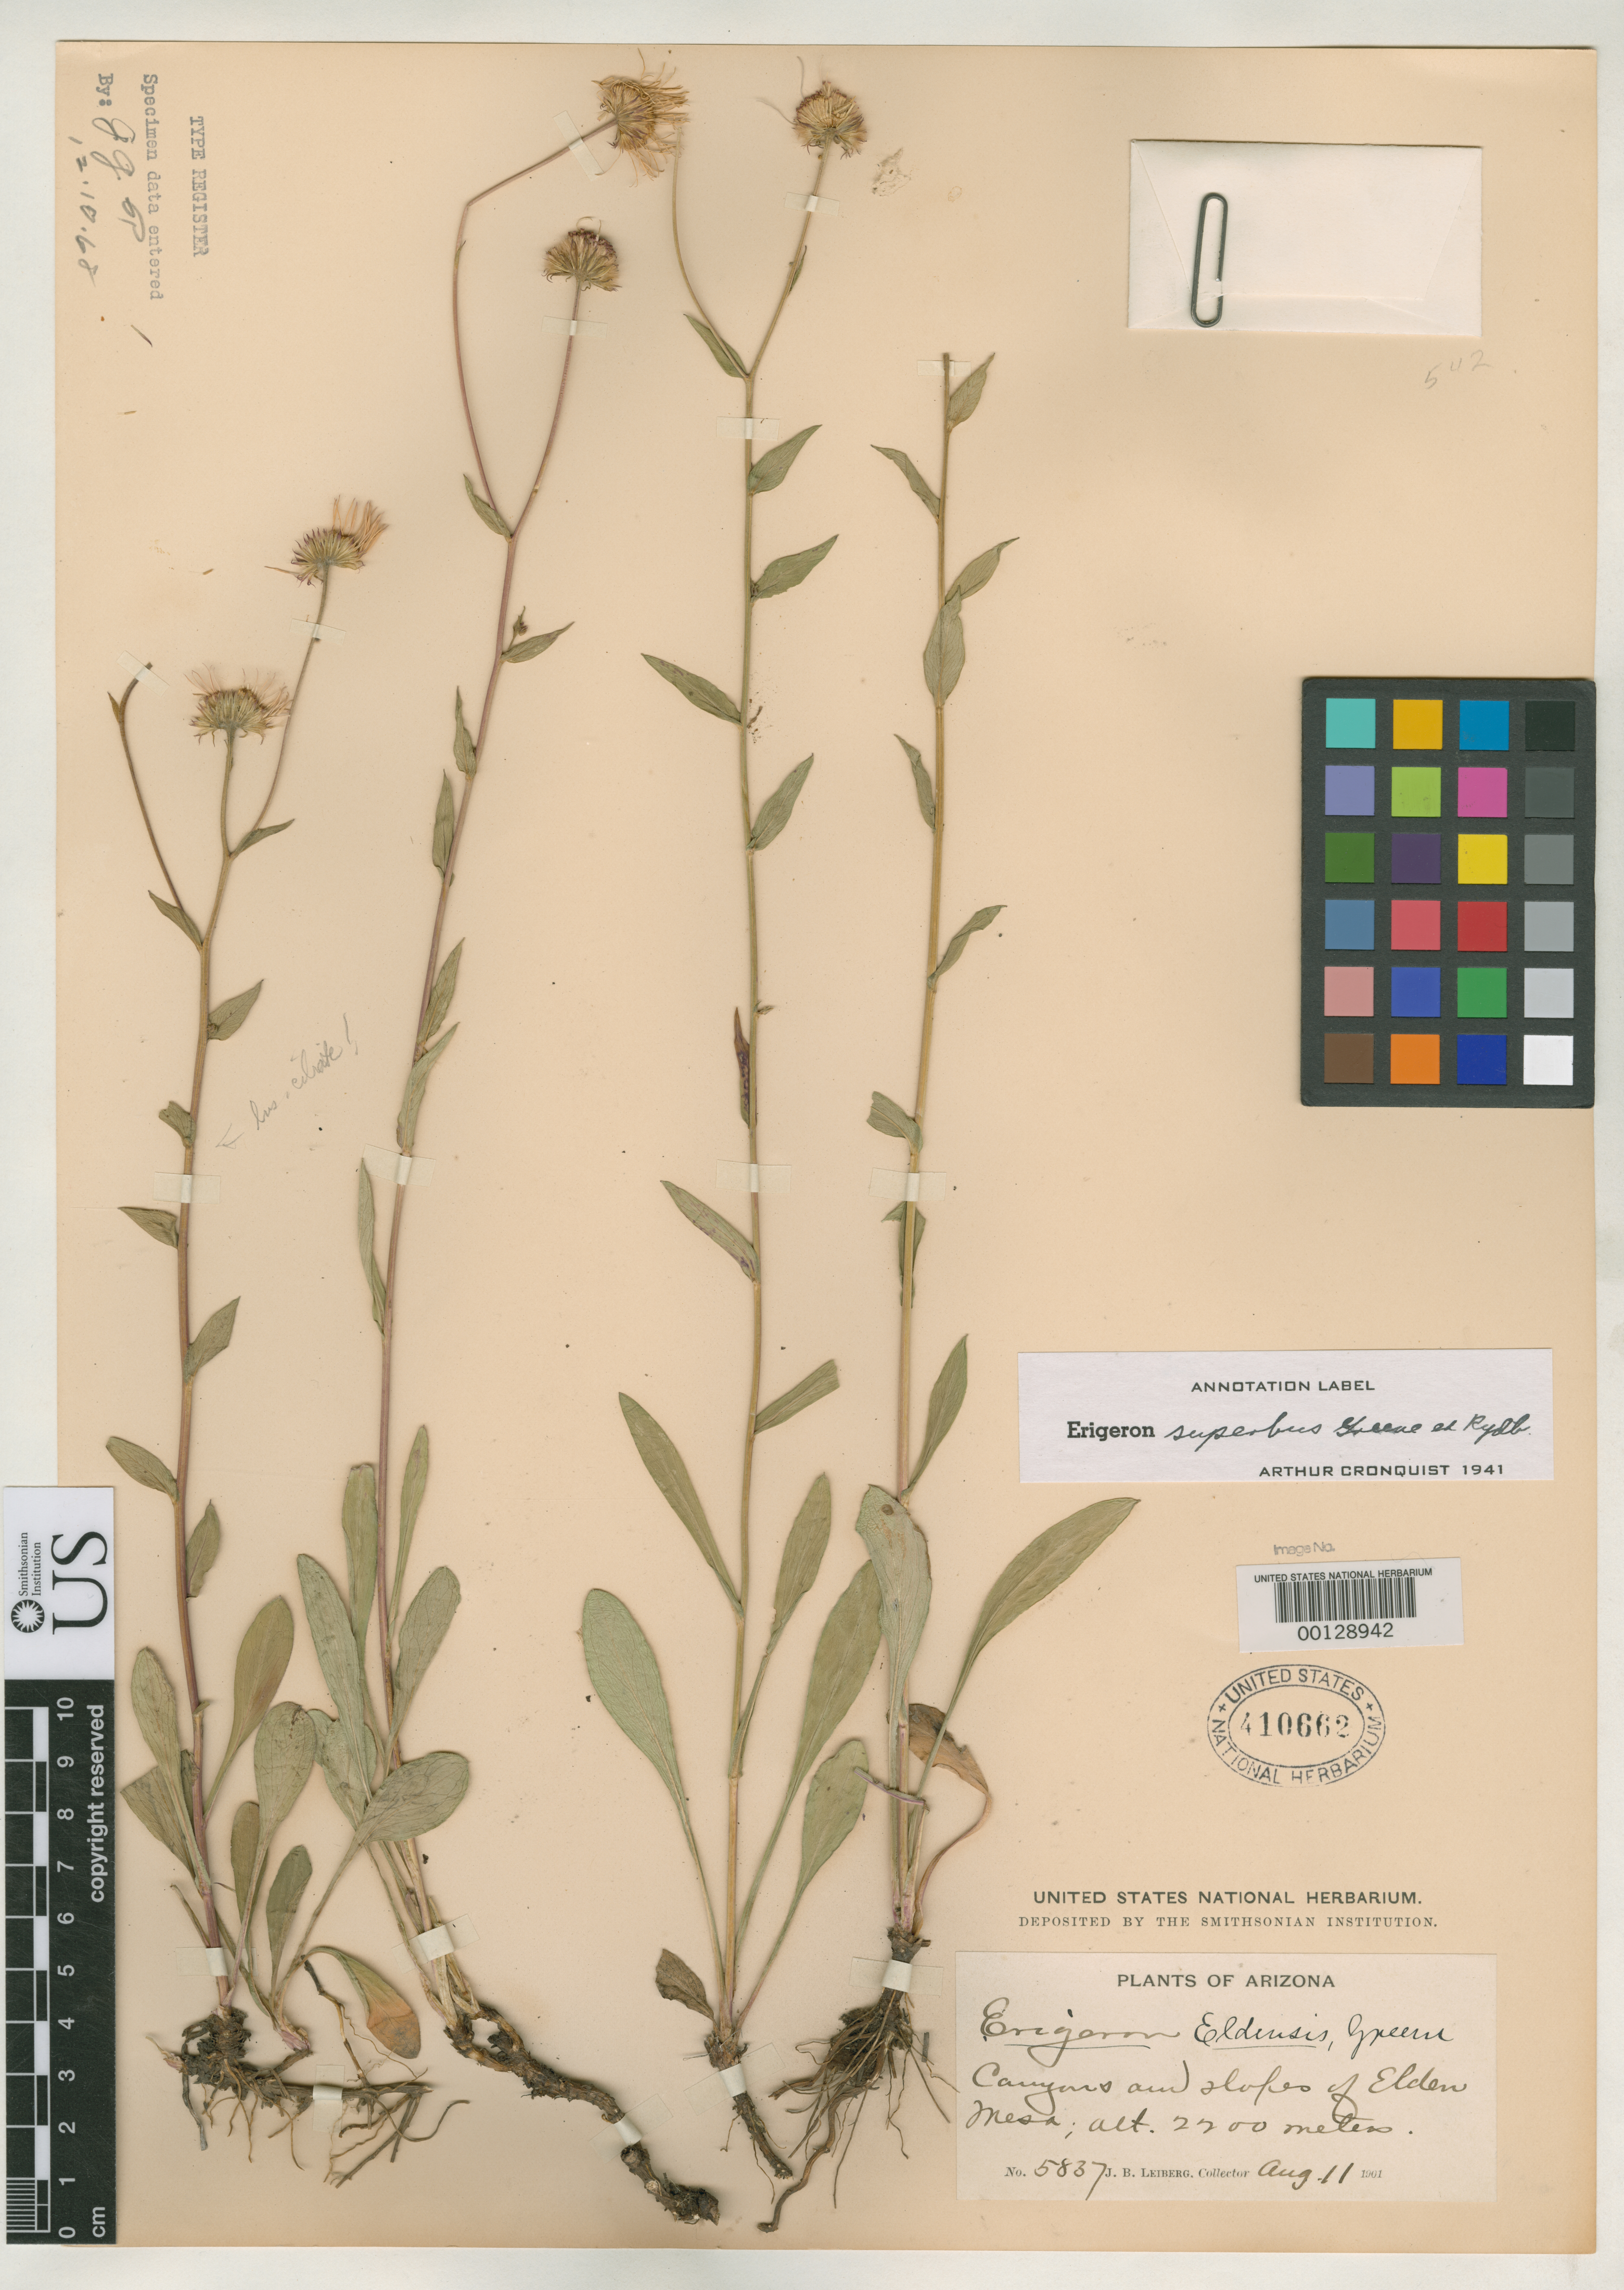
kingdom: Plantae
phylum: Tracheophyta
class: Magnoliopsida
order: Asterales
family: Asteraceae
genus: Erigeron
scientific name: Erigeron eldensis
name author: Greene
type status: Holotype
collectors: J. Leiberg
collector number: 5837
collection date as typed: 11 Aug 1901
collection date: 1901-08-11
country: United States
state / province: Arizona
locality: Elden Mesa.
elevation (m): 2012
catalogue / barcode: US 410662